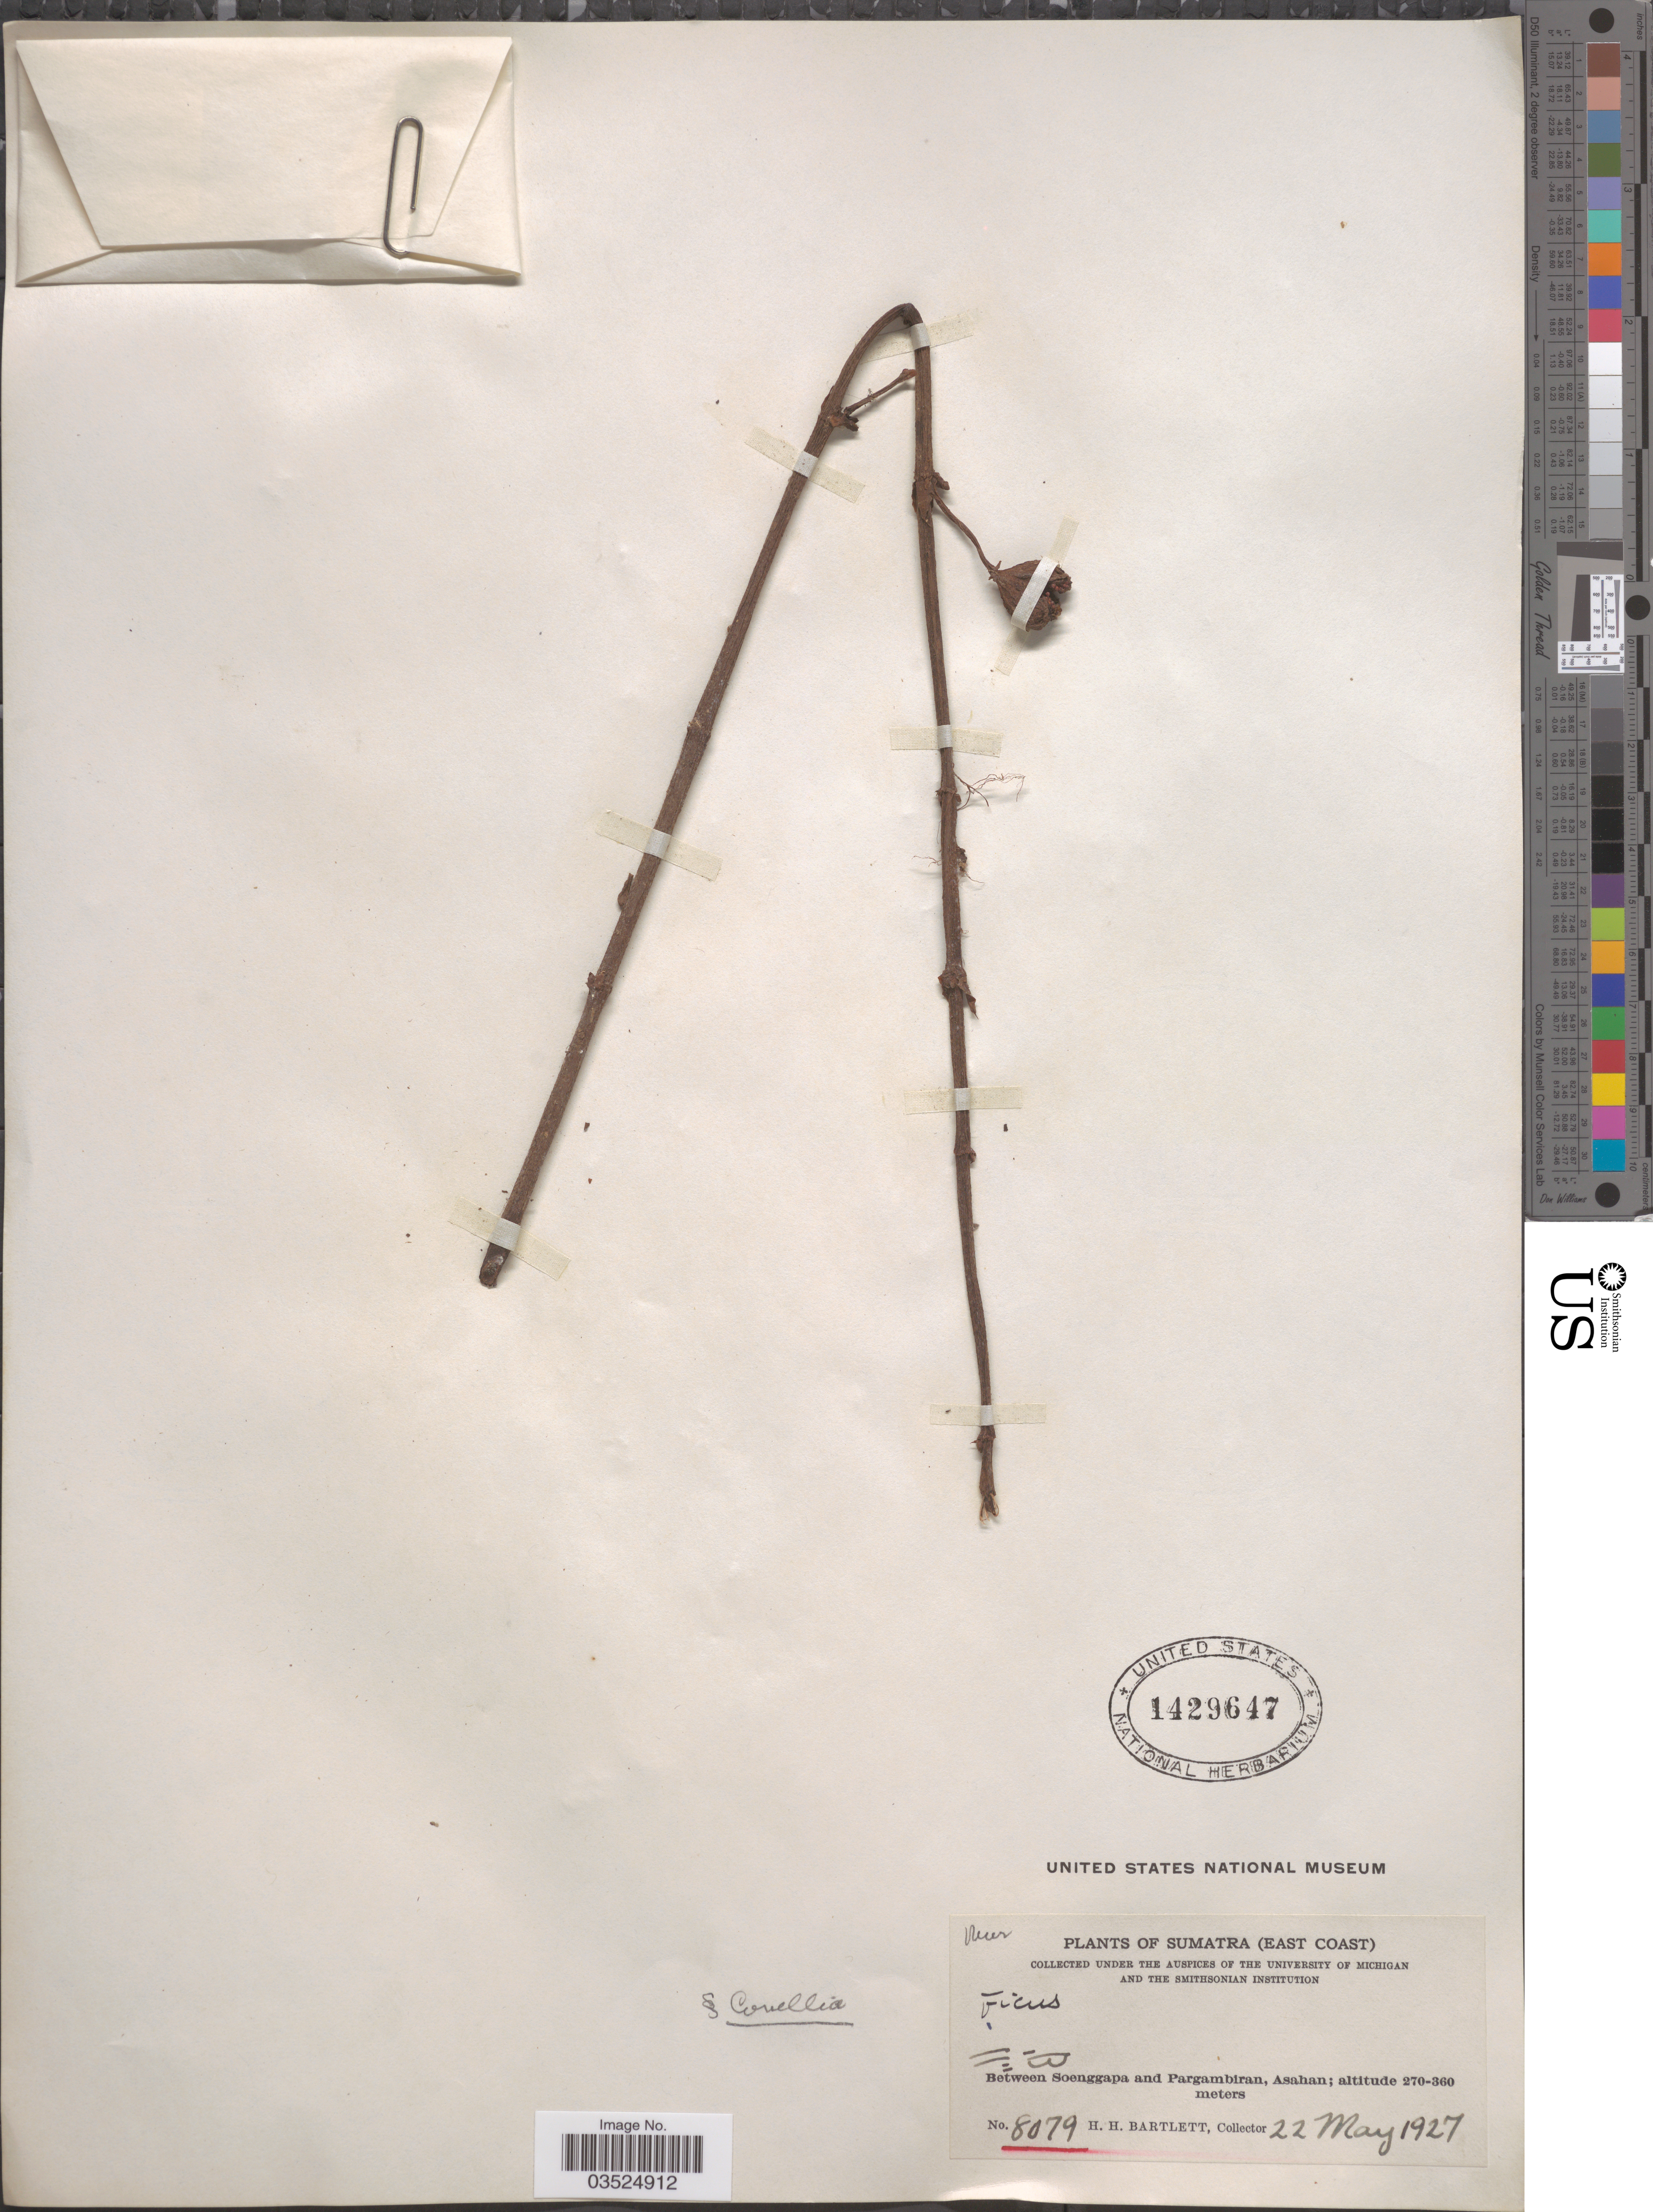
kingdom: Plantae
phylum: Tracheophyta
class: Magnoliopsida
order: Rosales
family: Moraceae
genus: Ficus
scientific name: Ficus sp.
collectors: H. H. Bartlett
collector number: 8079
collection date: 1927-05-22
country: Indonesia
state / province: Sumatra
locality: Sumatra (East Coast). Between Soenggapa and Pargambiran, Asahan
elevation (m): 270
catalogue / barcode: US 1429647